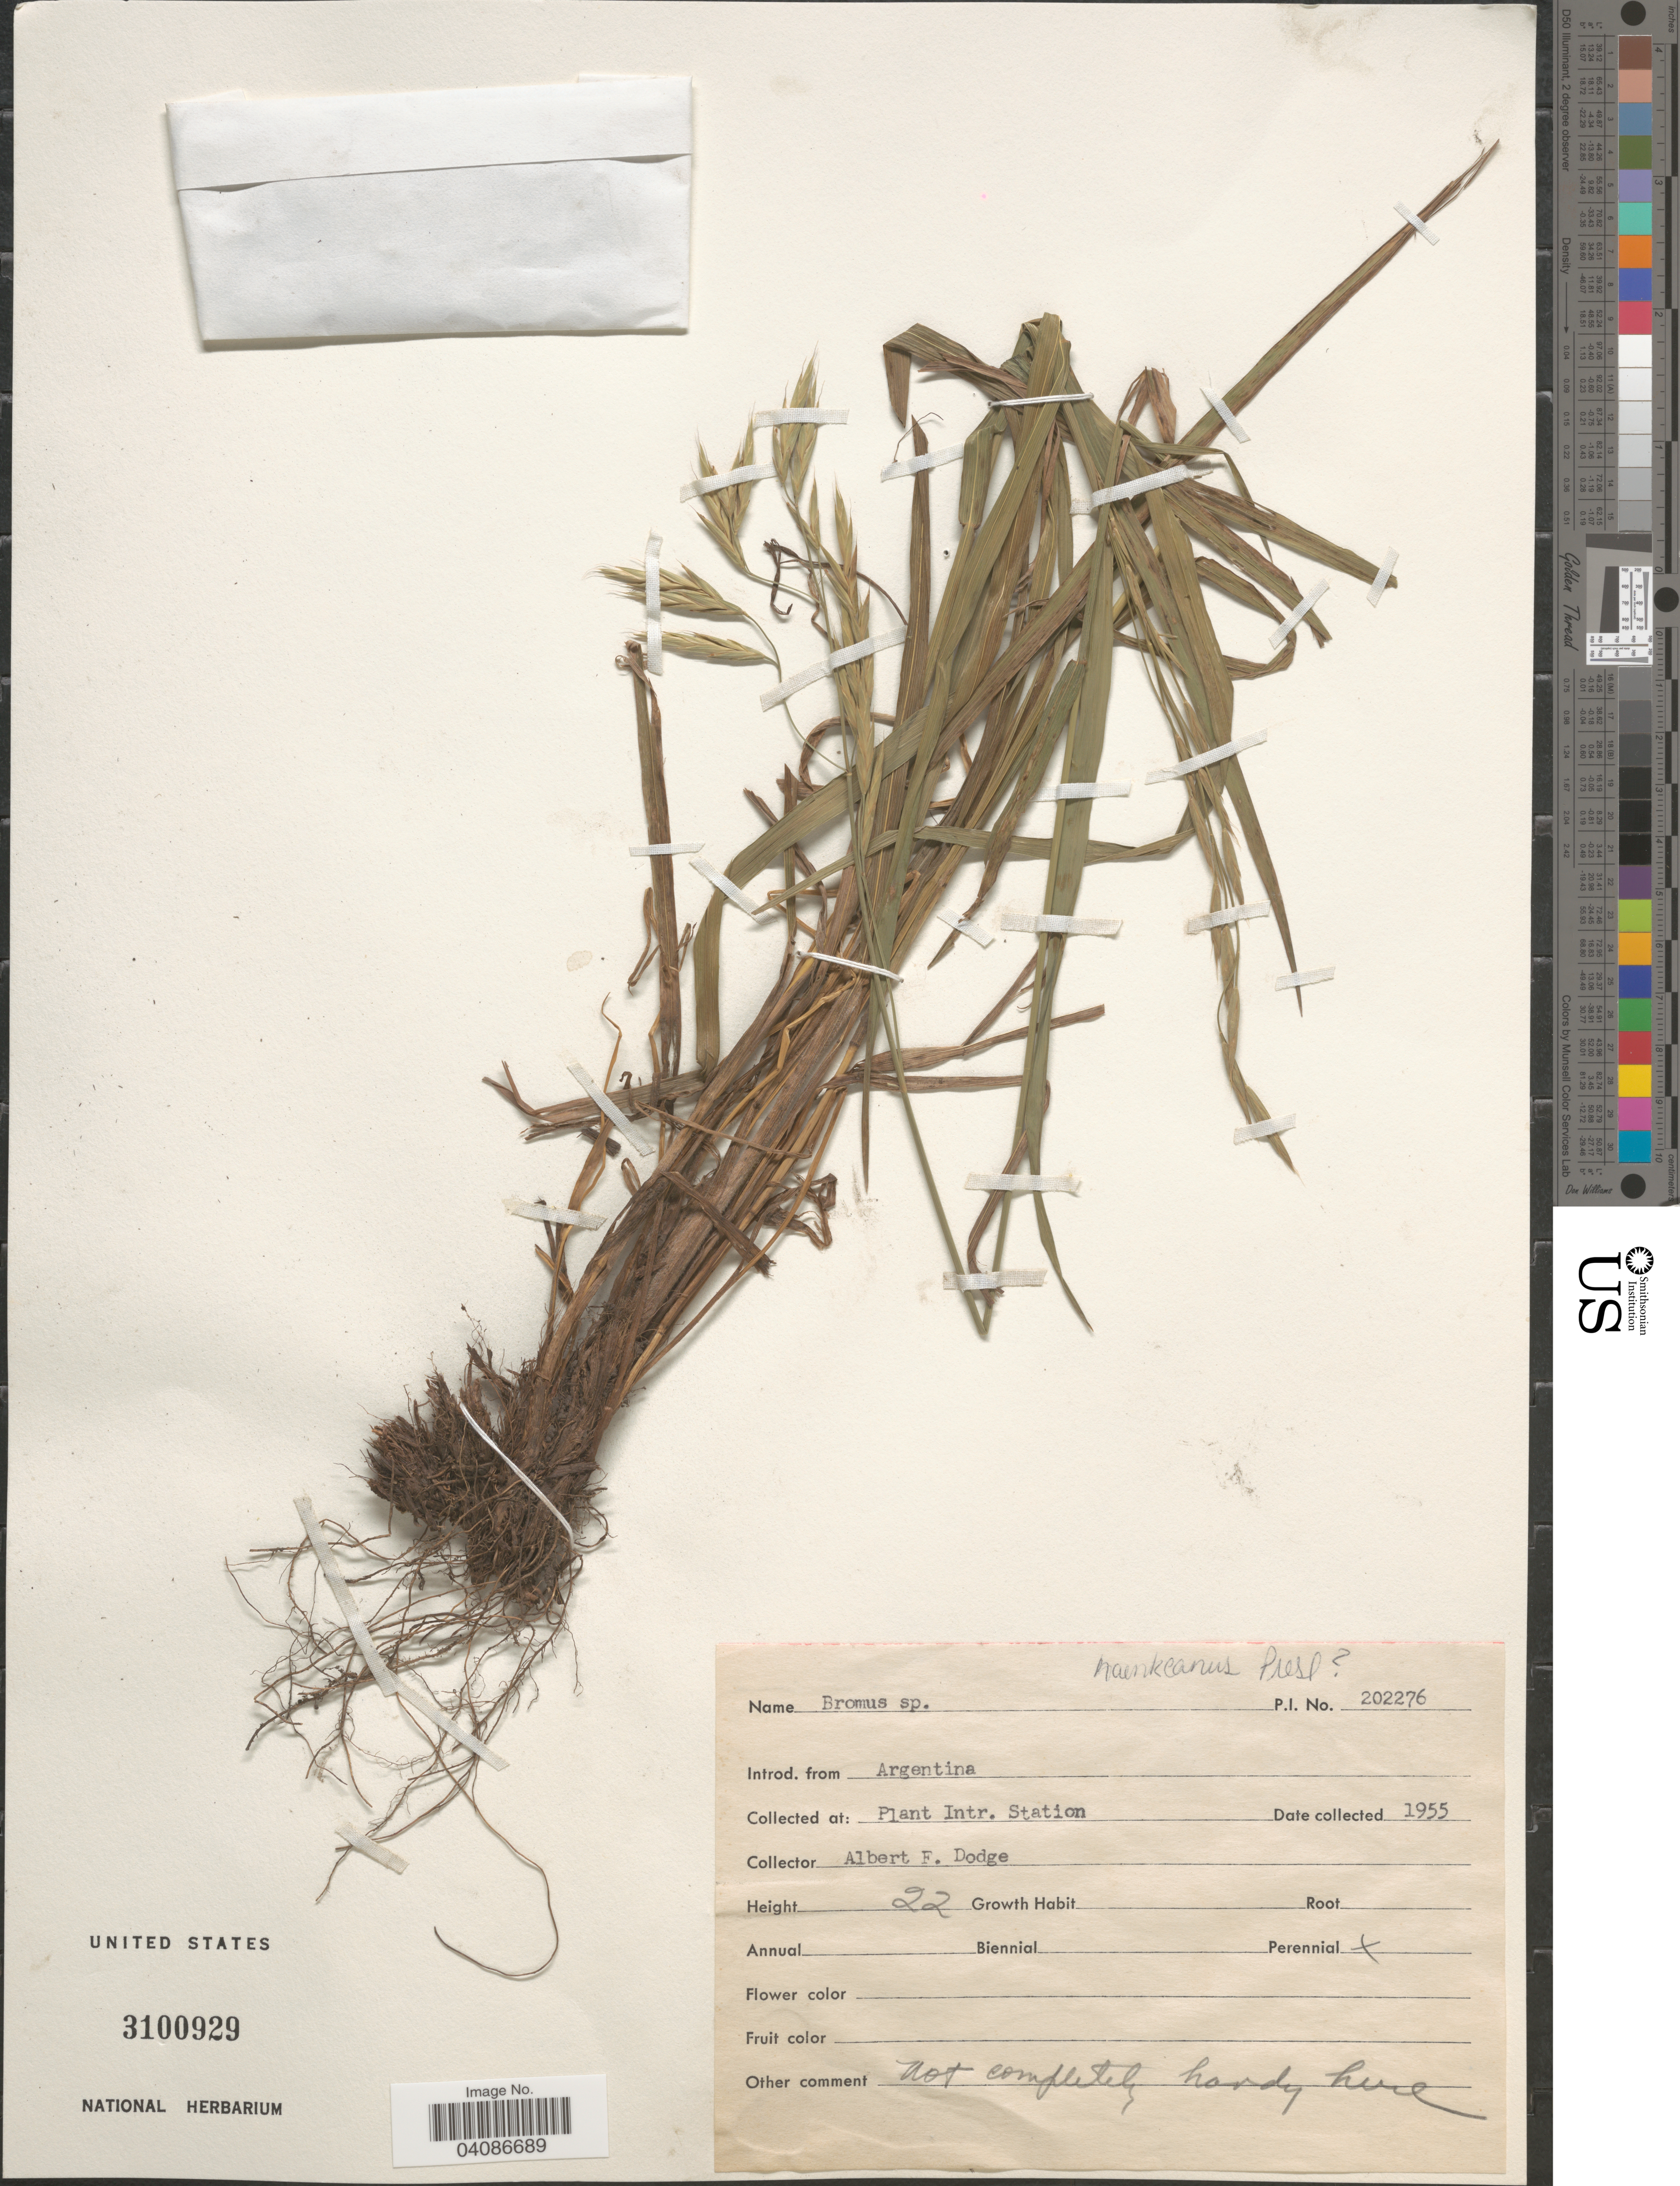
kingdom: Plantae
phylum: Tracheophyta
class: Liliopsida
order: Poales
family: Poaceae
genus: Bromus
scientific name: Bromus catharticus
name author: Vahl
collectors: A. Dodge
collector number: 202276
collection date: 1955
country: United States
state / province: Iowa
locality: Plant Intr. Station.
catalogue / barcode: US 3100929